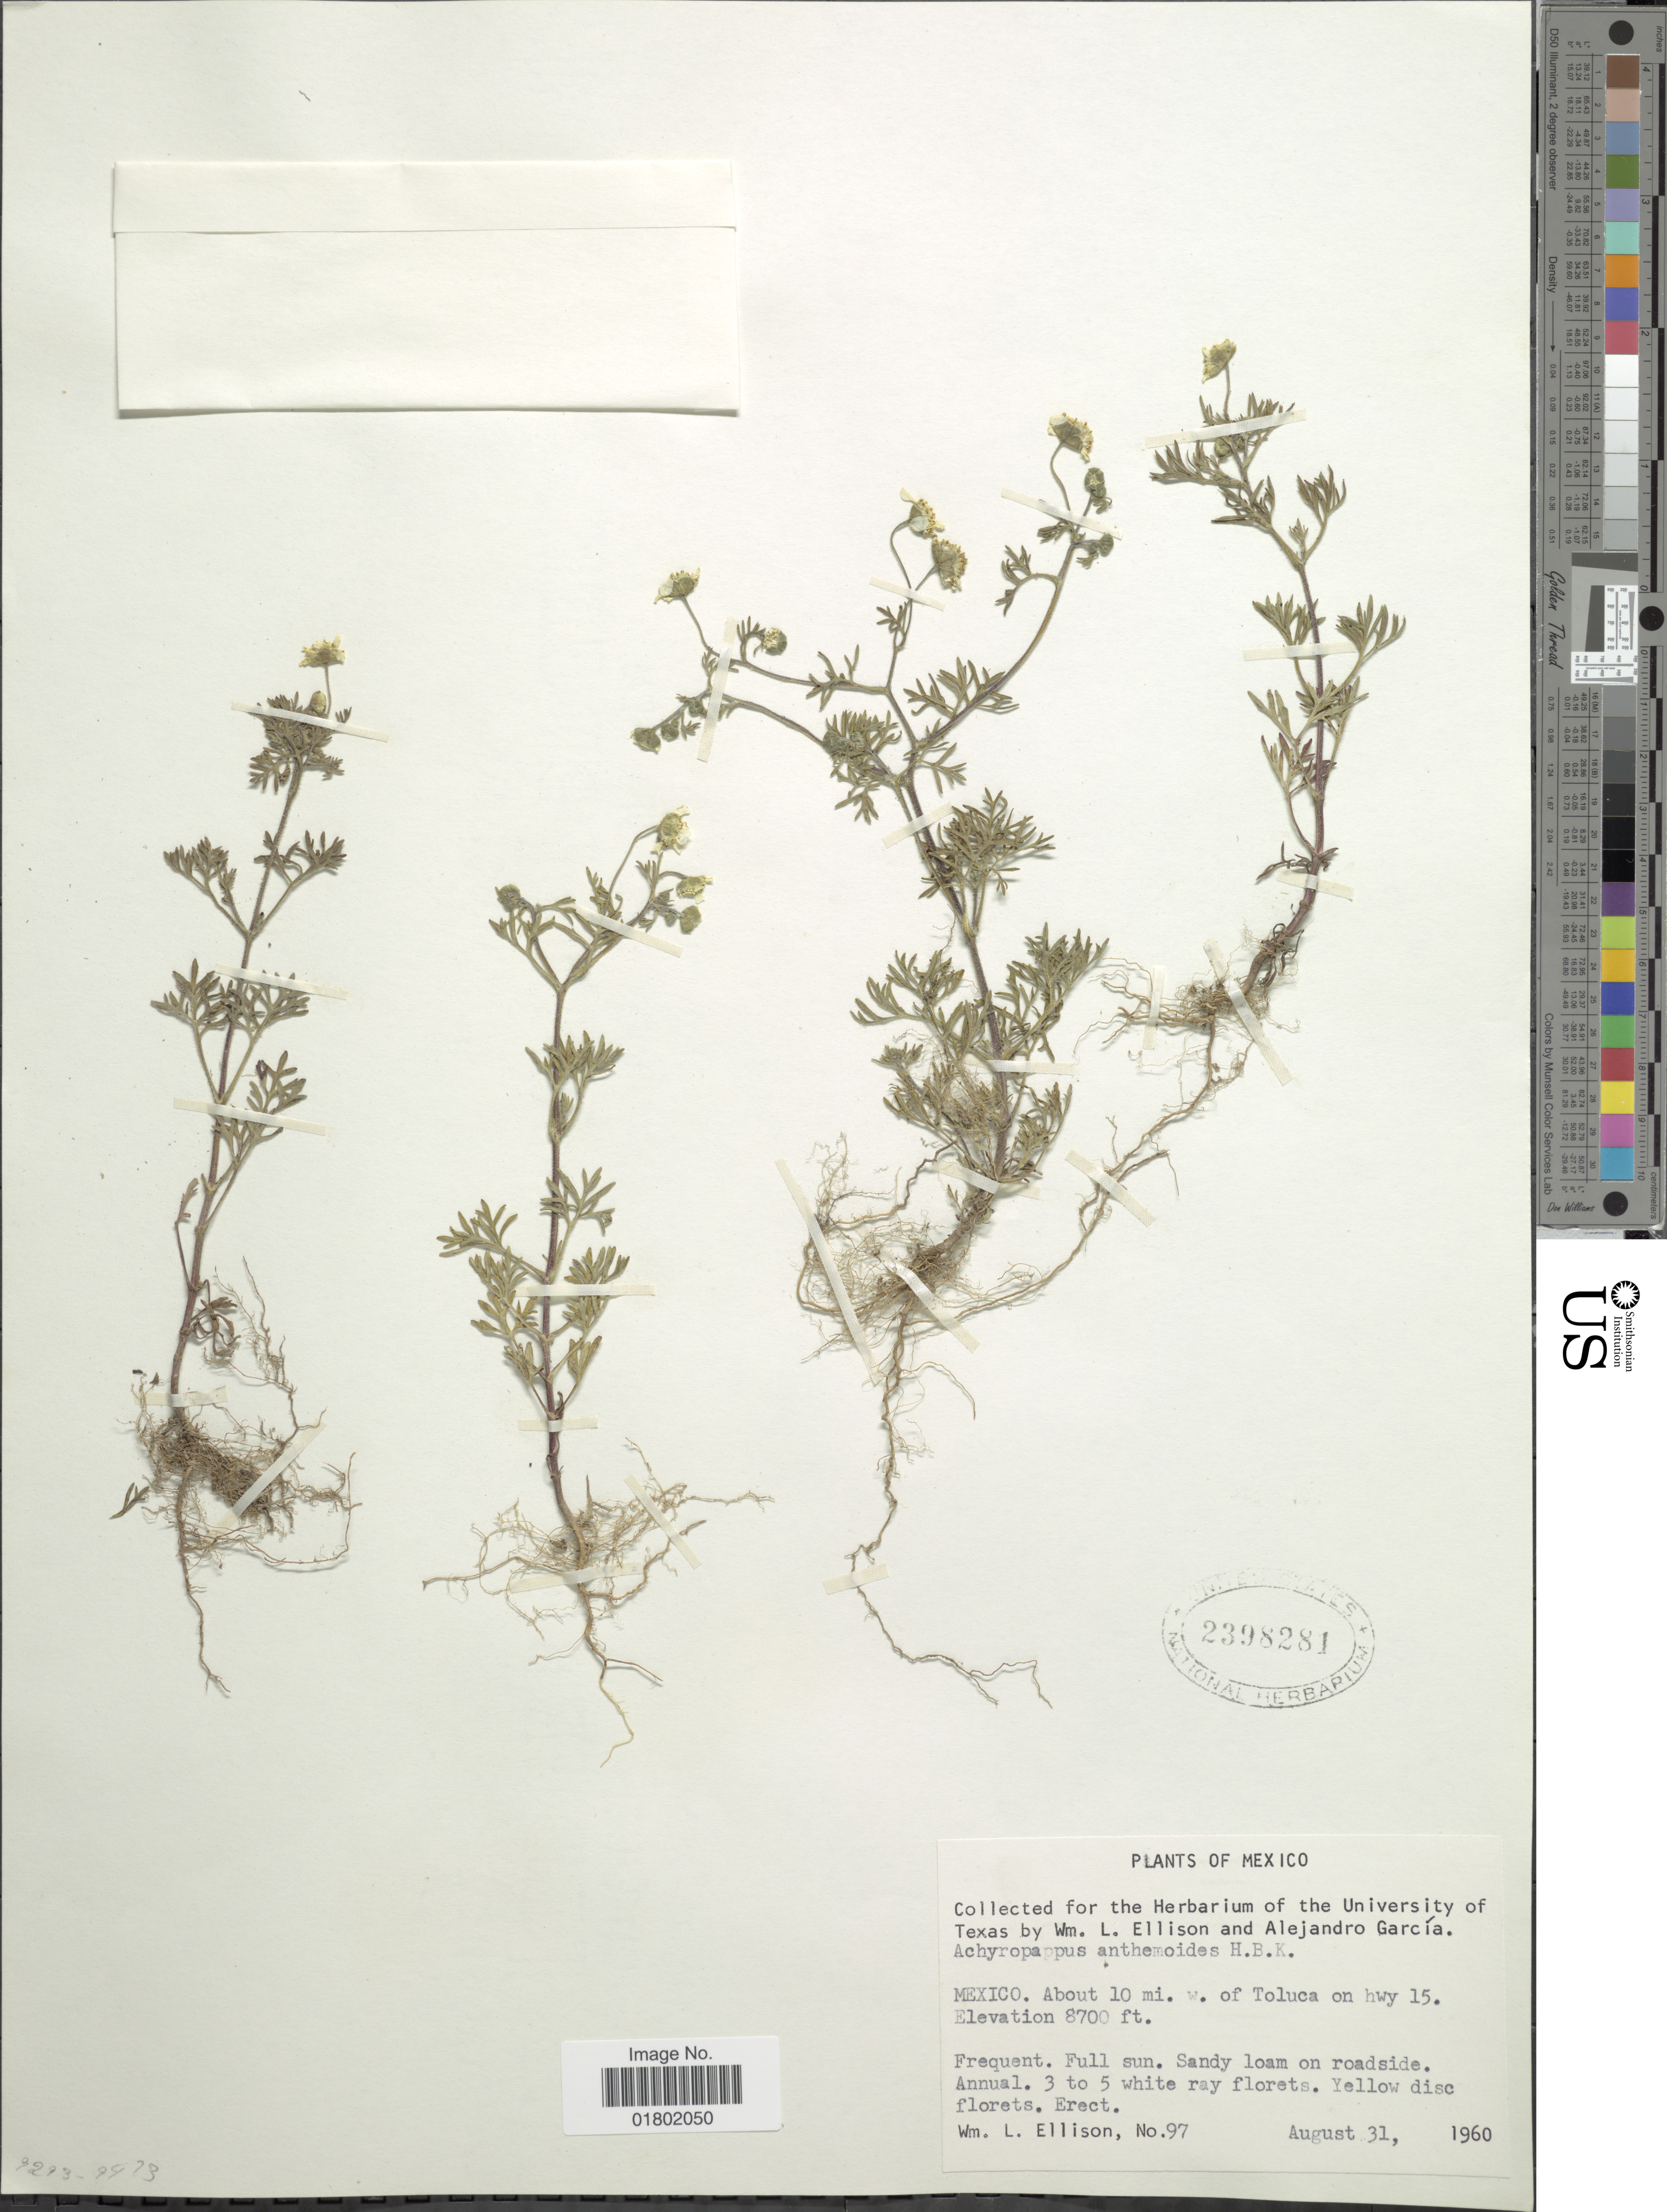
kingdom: Plantae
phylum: Tracheophyta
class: Magnoliopsida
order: Asterales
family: Asteraceae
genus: Bahia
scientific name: Bahia anthemoides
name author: (Kunth) A. Gray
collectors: W. L. Ellison & A. García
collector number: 97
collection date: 1960-08-31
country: Mexico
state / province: México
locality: About 10 mi. w. of Toluca on hwy 15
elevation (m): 2652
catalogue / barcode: US 2398281